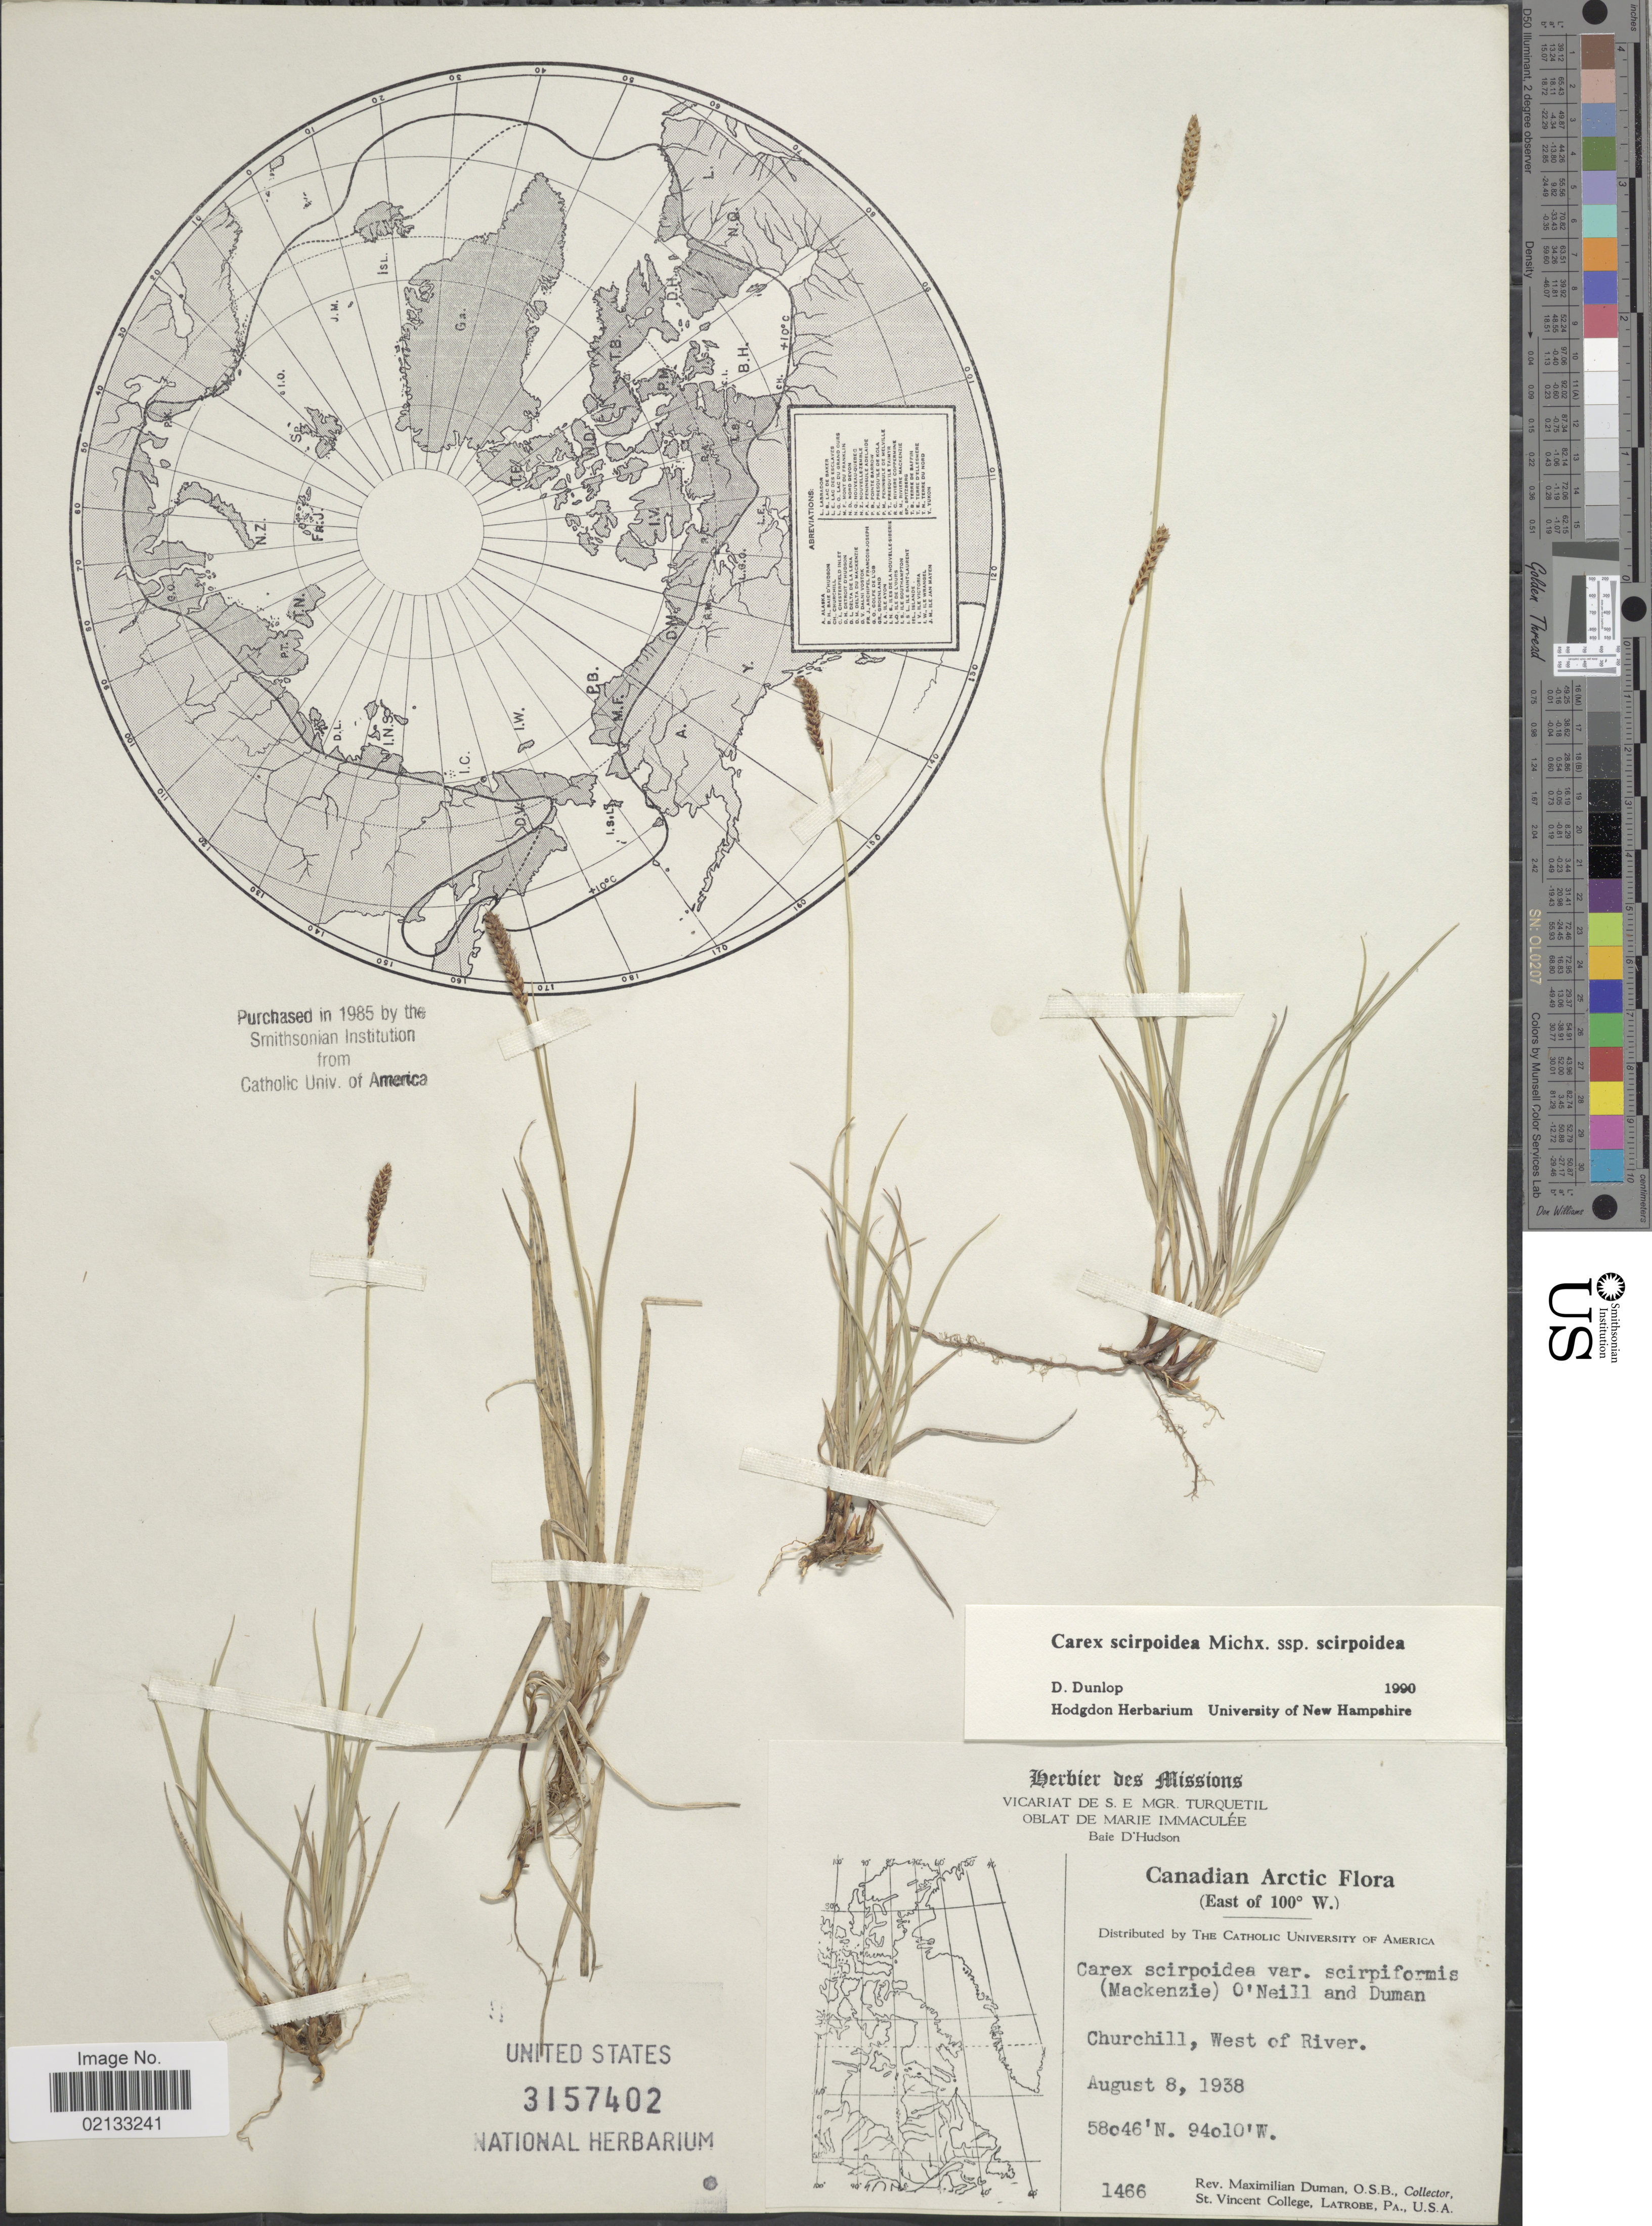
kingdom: Plantae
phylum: Tracheophyta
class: Liliopsida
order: Poales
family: Cyperaceae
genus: Carex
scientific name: Carex scirpoidea subsp. scirpoidea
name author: Michx.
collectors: M. Duman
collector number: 1466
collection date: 1938-08-08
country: Canada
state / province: Manitoba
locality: Canadian Arctic (East of 100° W.) Churchill, West of River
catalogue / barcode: US 3157402